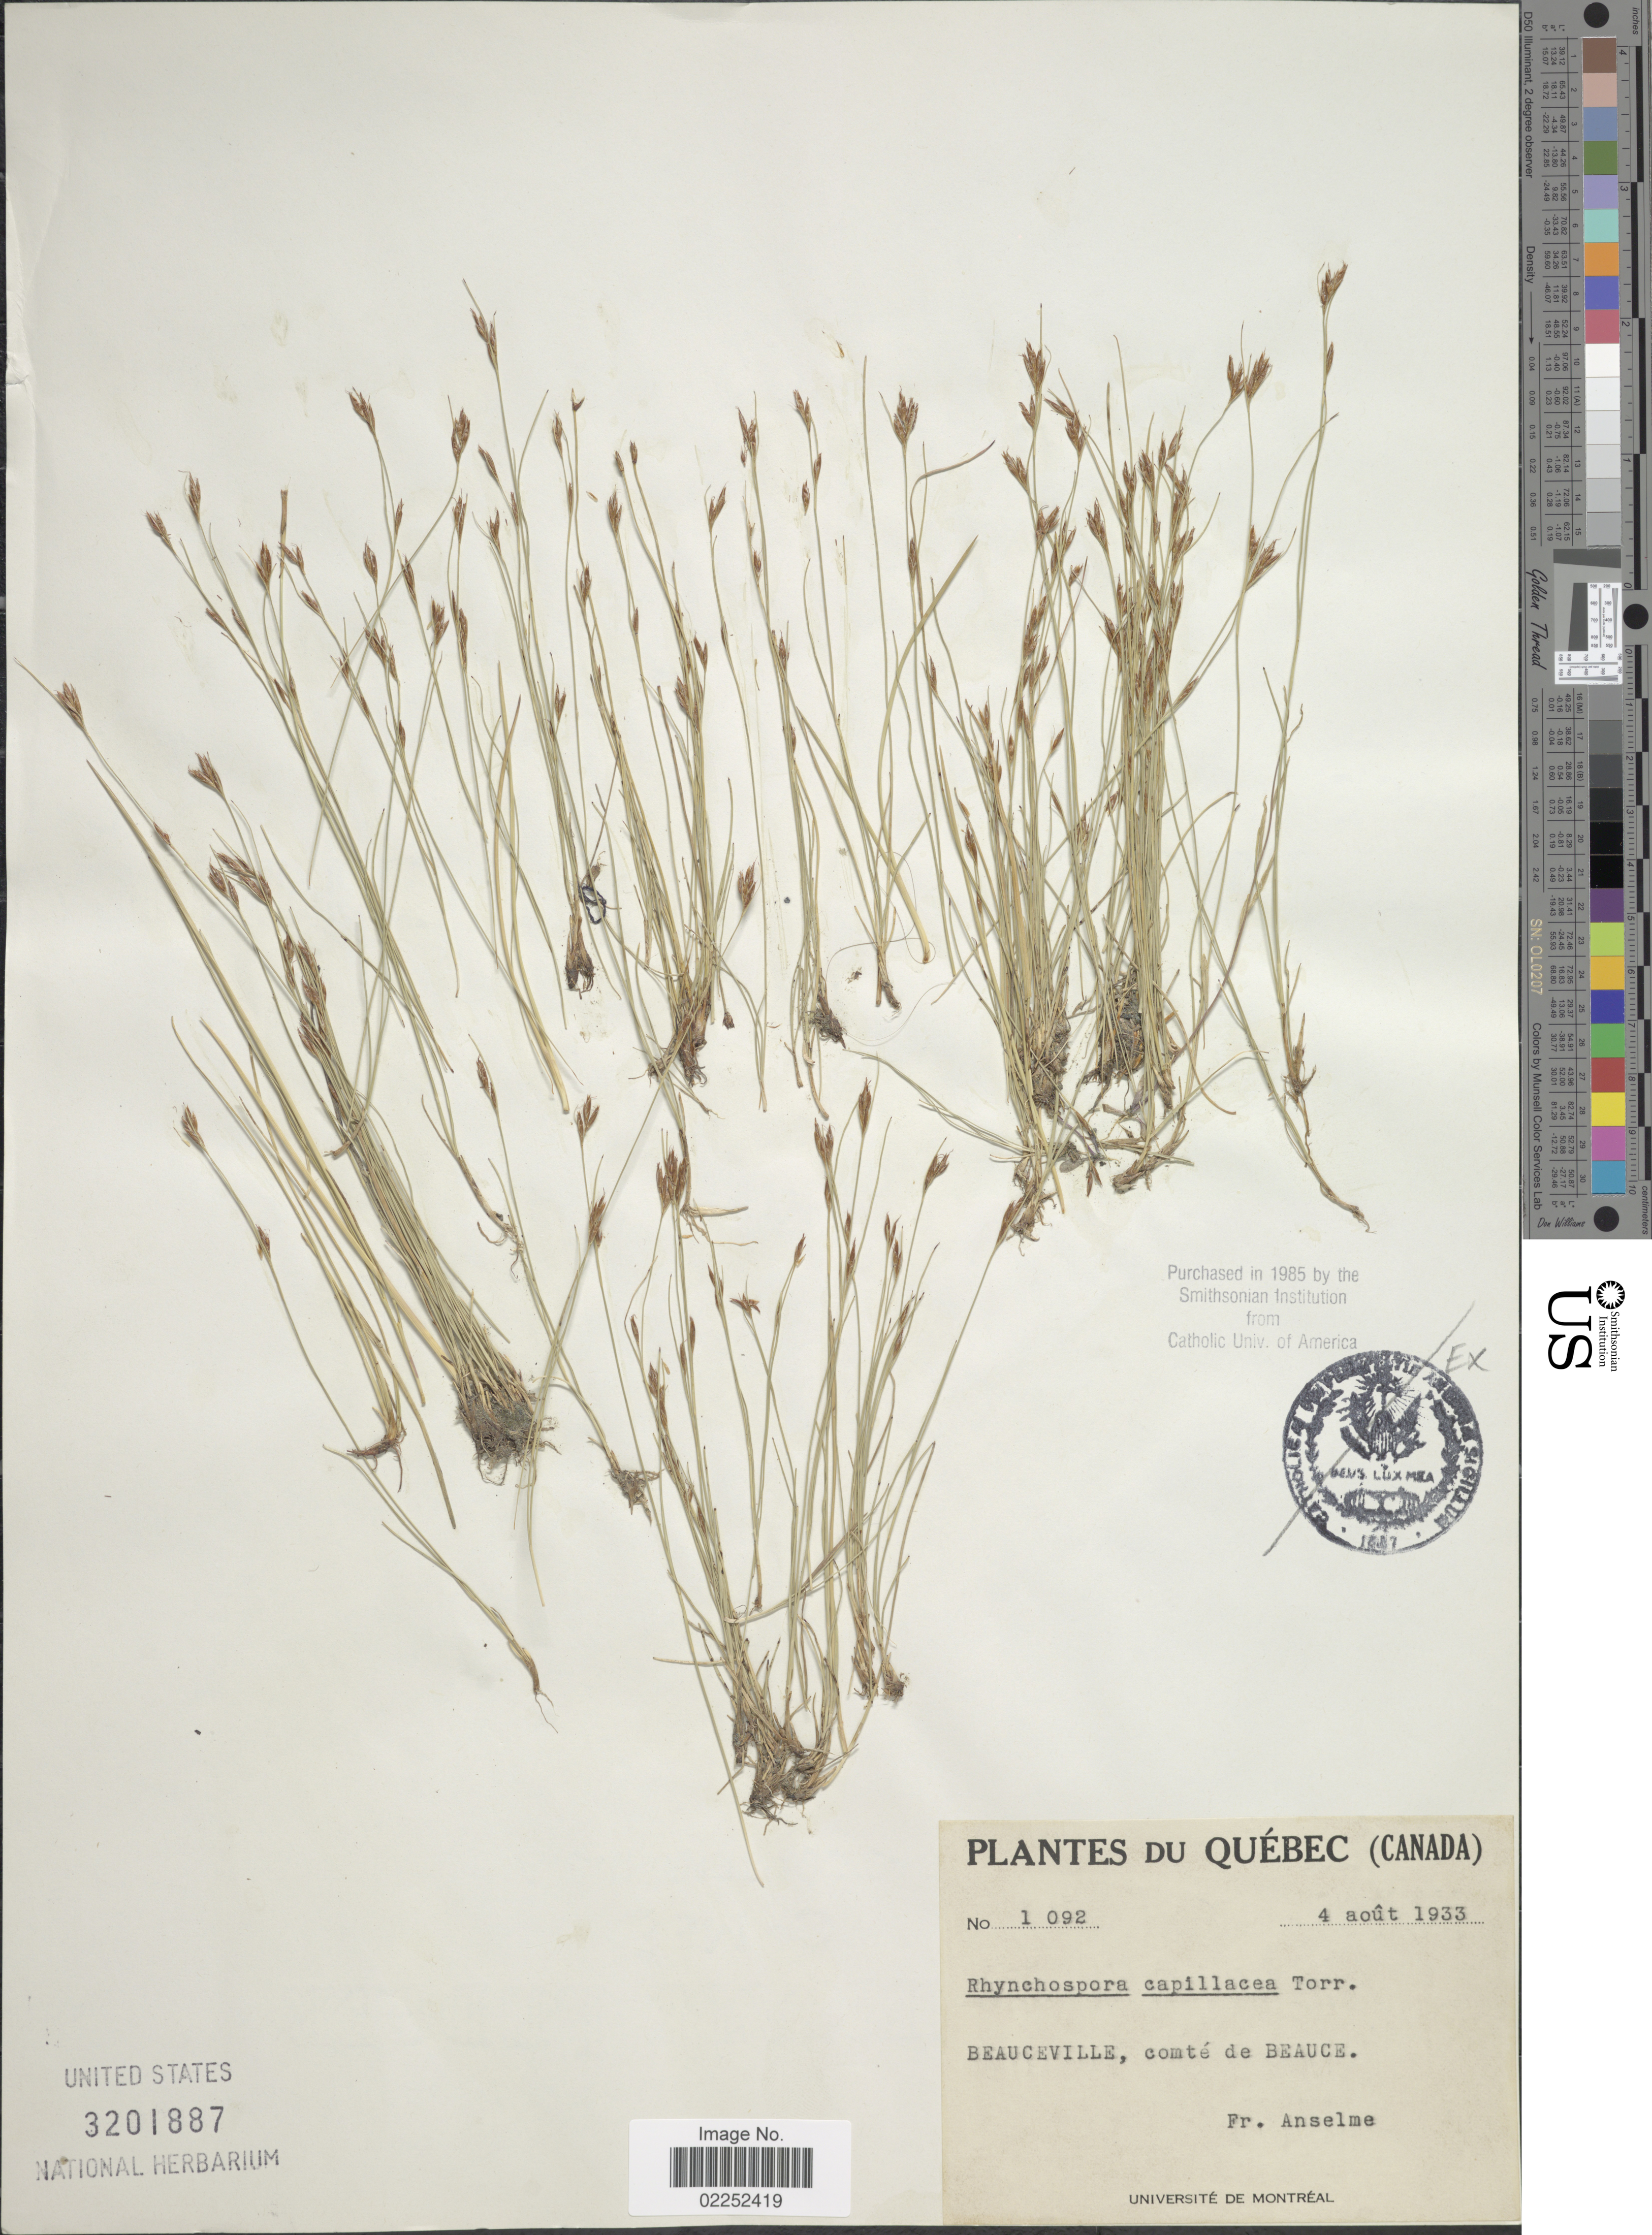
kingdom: Plantae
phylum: Tracheophyta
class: Liliopsida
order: Poales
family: Cyperaceae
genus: Rhynchospora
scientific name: Rhynchospora capillacea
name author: Torr.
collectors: Anselme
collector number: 1092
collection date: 1933-08-04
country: Canada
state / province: Quebec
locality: Beauceville, comté de Beauce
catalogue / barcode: US 3201887